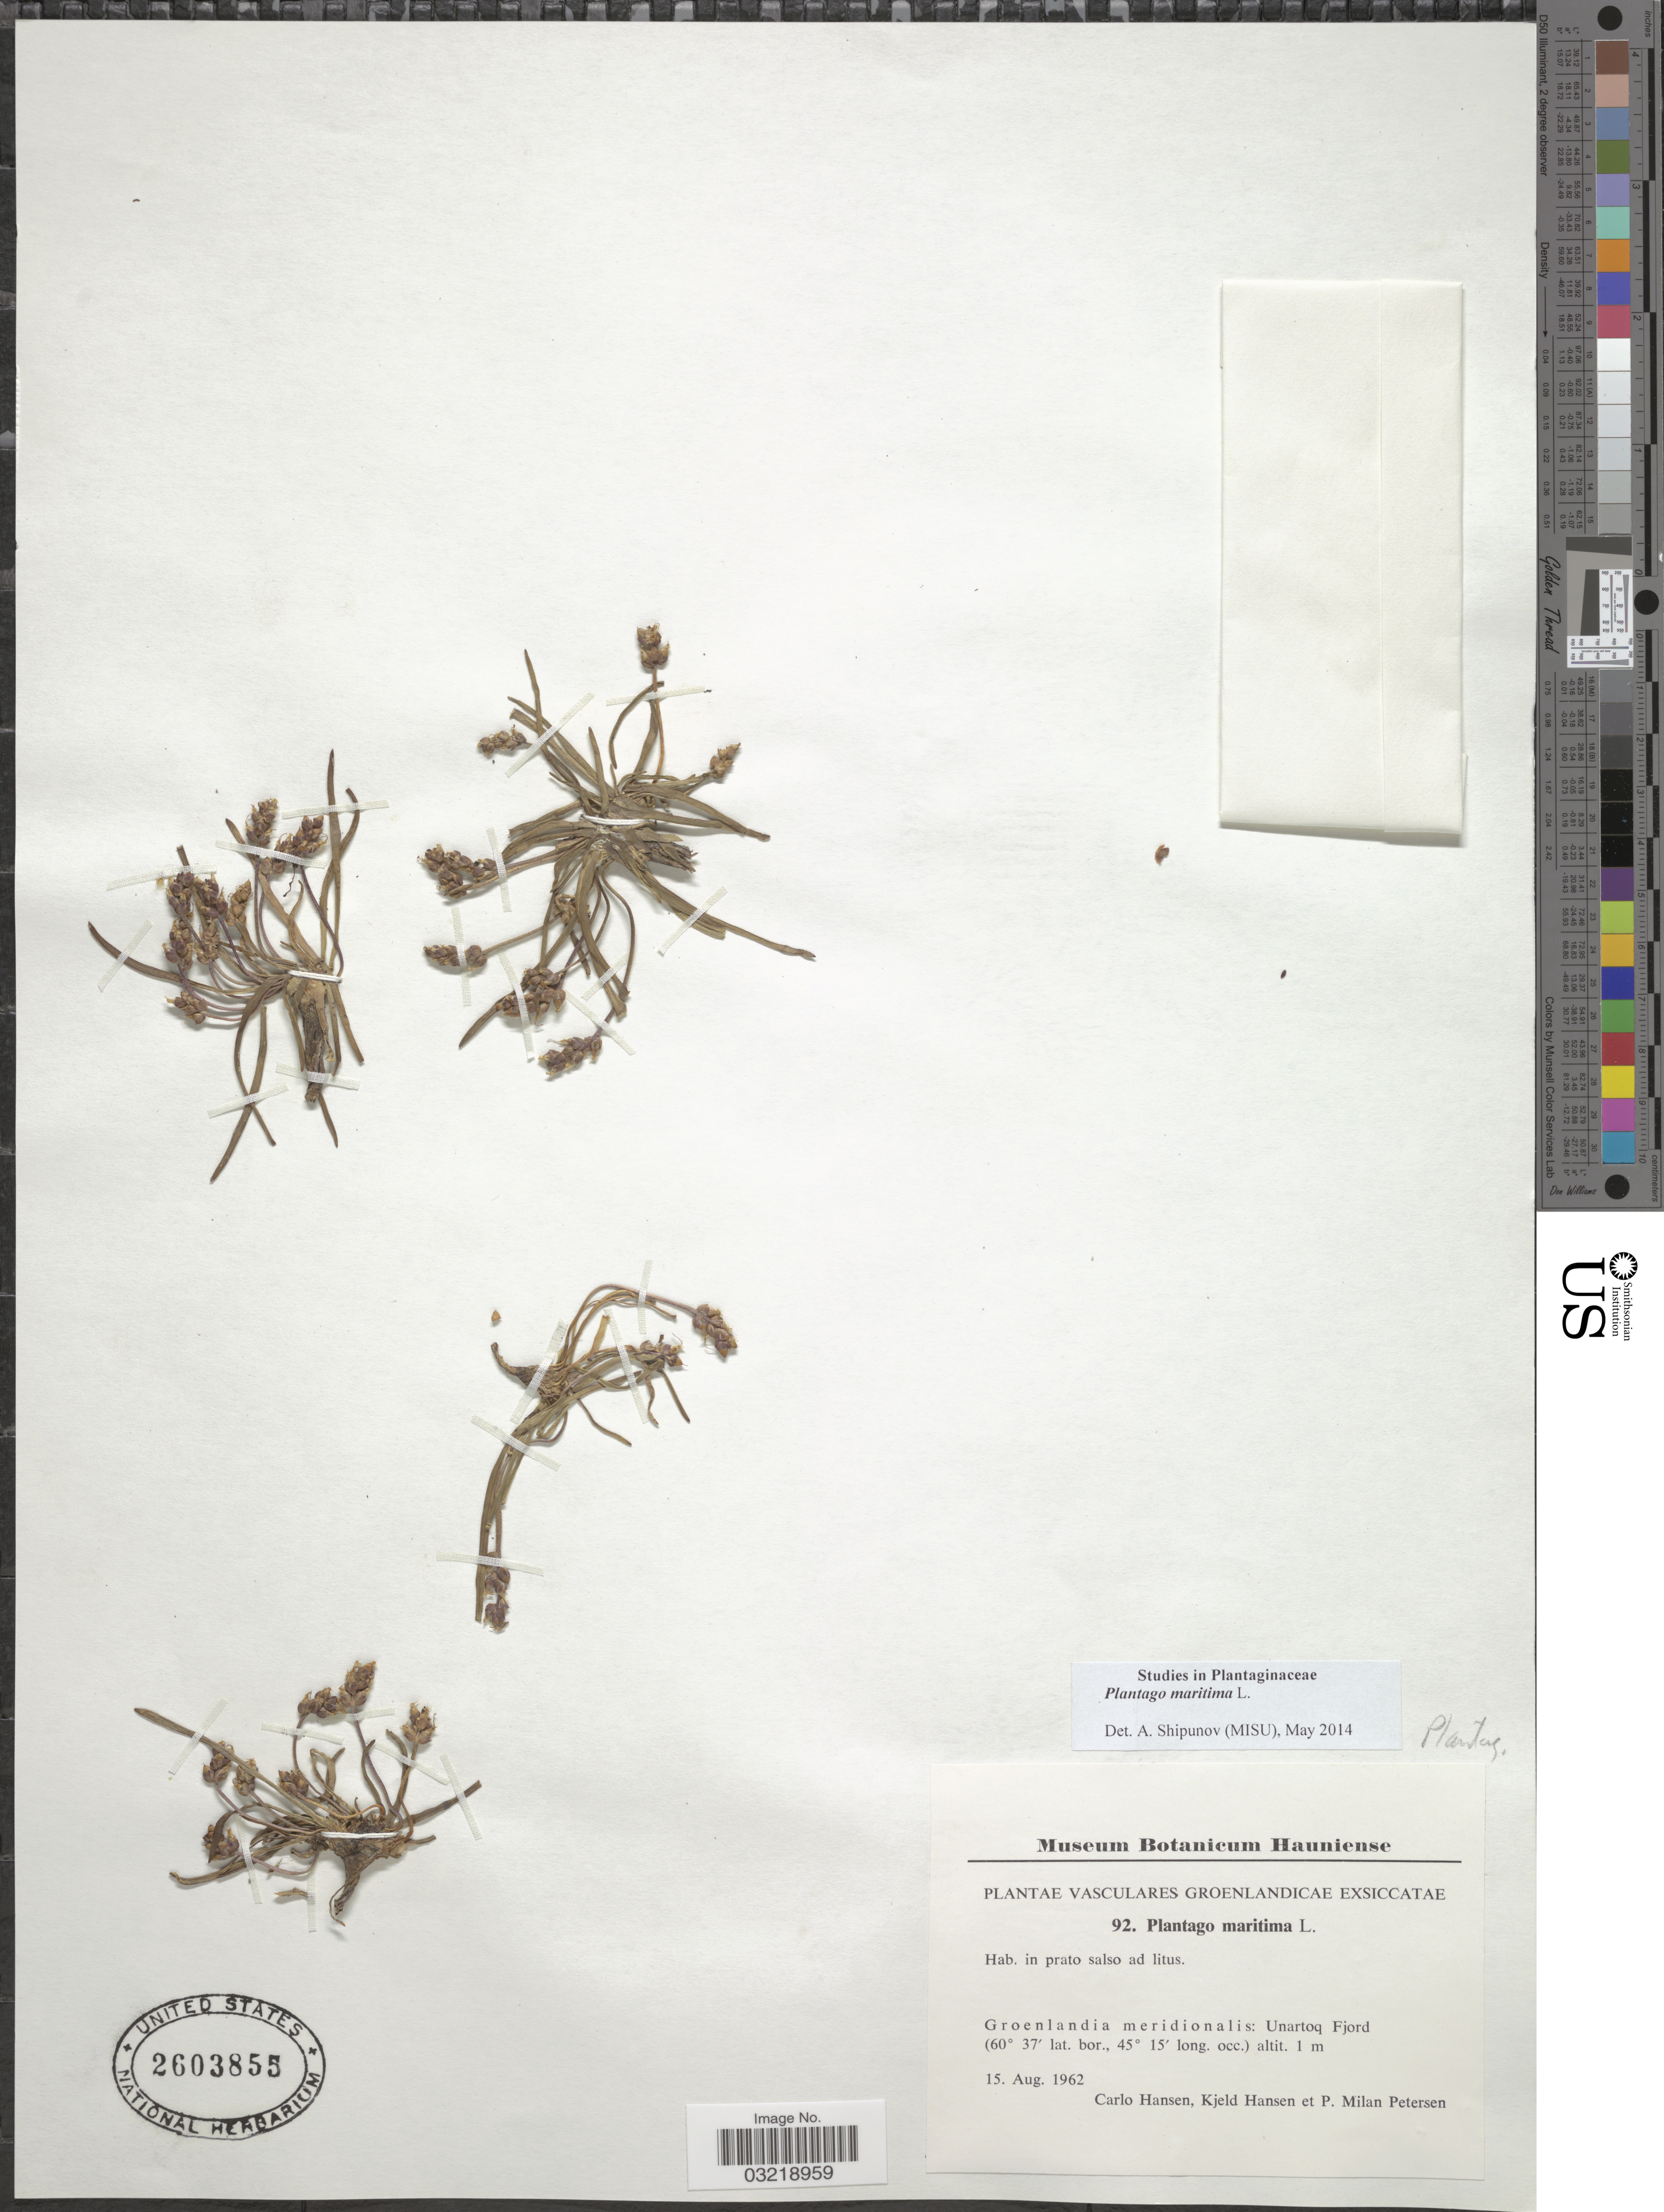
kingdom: Plantae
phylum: Tracheophyta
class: Magnoliopsida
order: Lamiales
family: Plantaginaceae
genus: Plantago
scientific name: Plantago maritima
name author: L.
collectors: C. Hansen, K. Hansen & P. Petersen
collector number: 92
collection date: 1962-08-15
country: Greenland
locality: Groenlandia meridionalis: Unartoq Fjord.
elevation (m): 1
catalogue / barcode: US 2603855